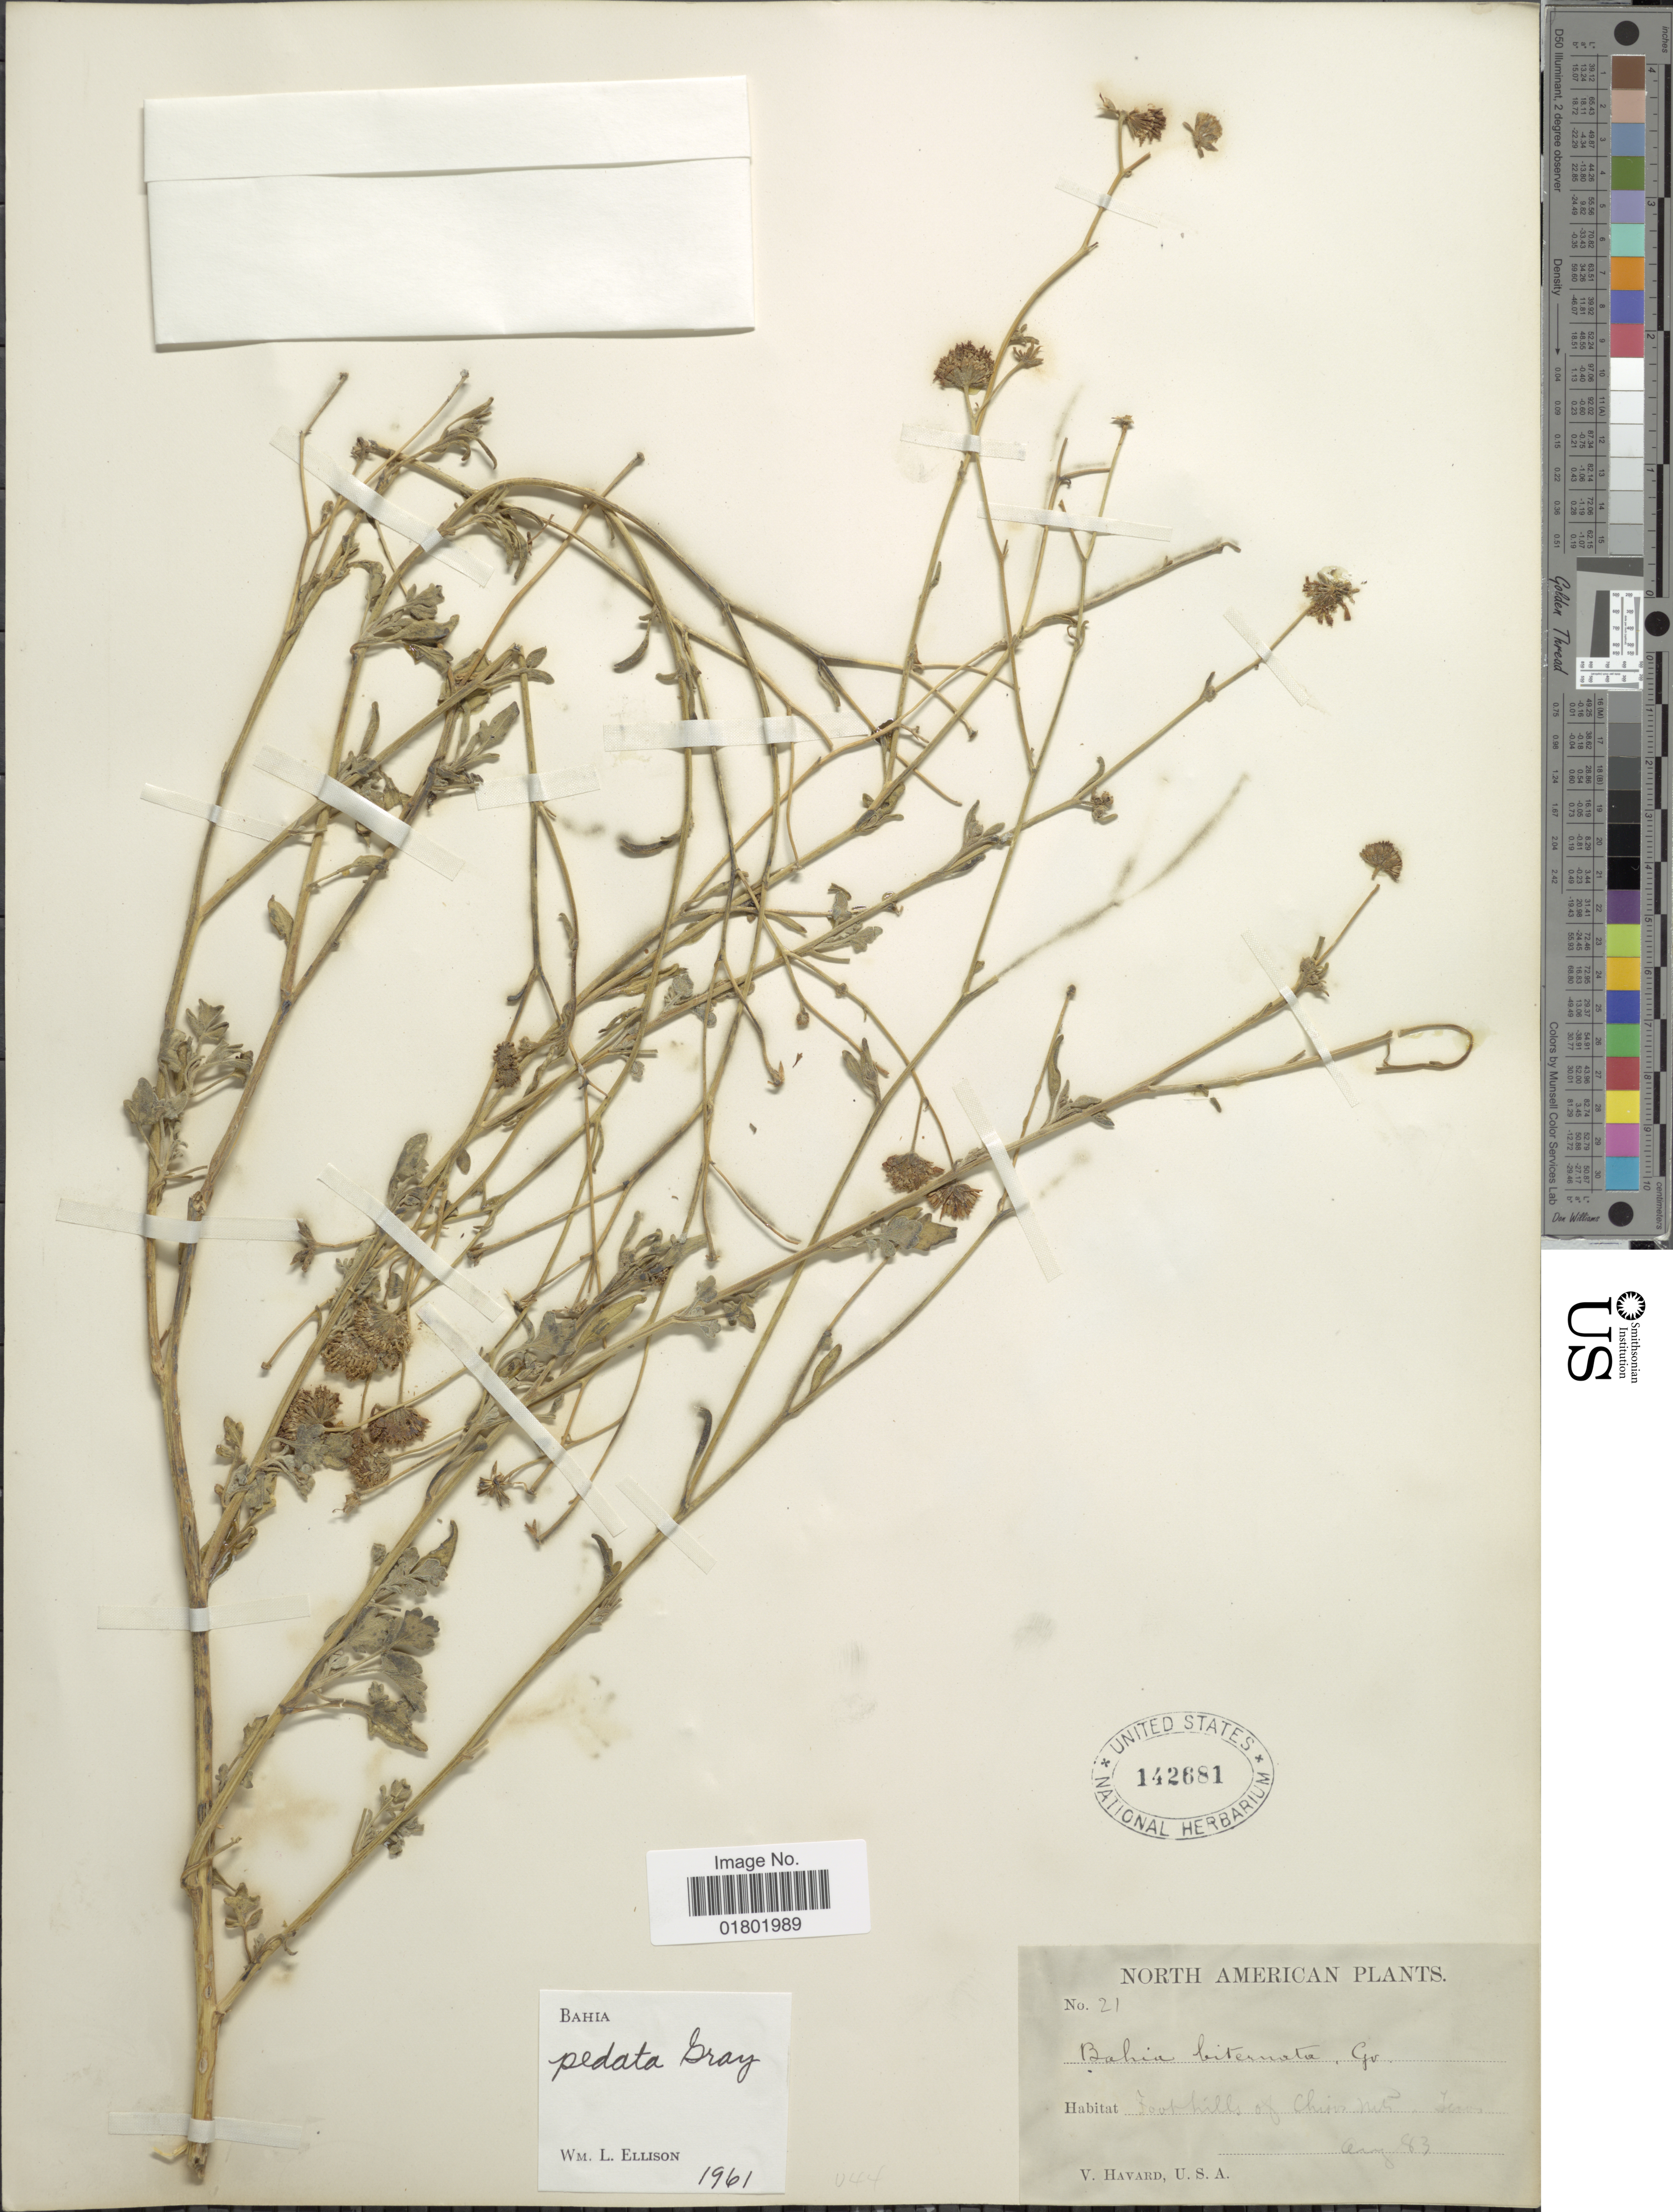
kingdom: Plantae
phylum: Tracheophyta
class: Magnoliopsida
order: Asterales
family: Asteraceae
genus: Bahia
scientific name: Bahia pedata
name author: A. Gray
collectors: V. Havard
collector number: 21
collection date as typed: Transcribed d/m/y: /8/83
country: United States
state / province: Texas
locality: Foothills of Chino Mts.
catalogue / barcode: US 142681